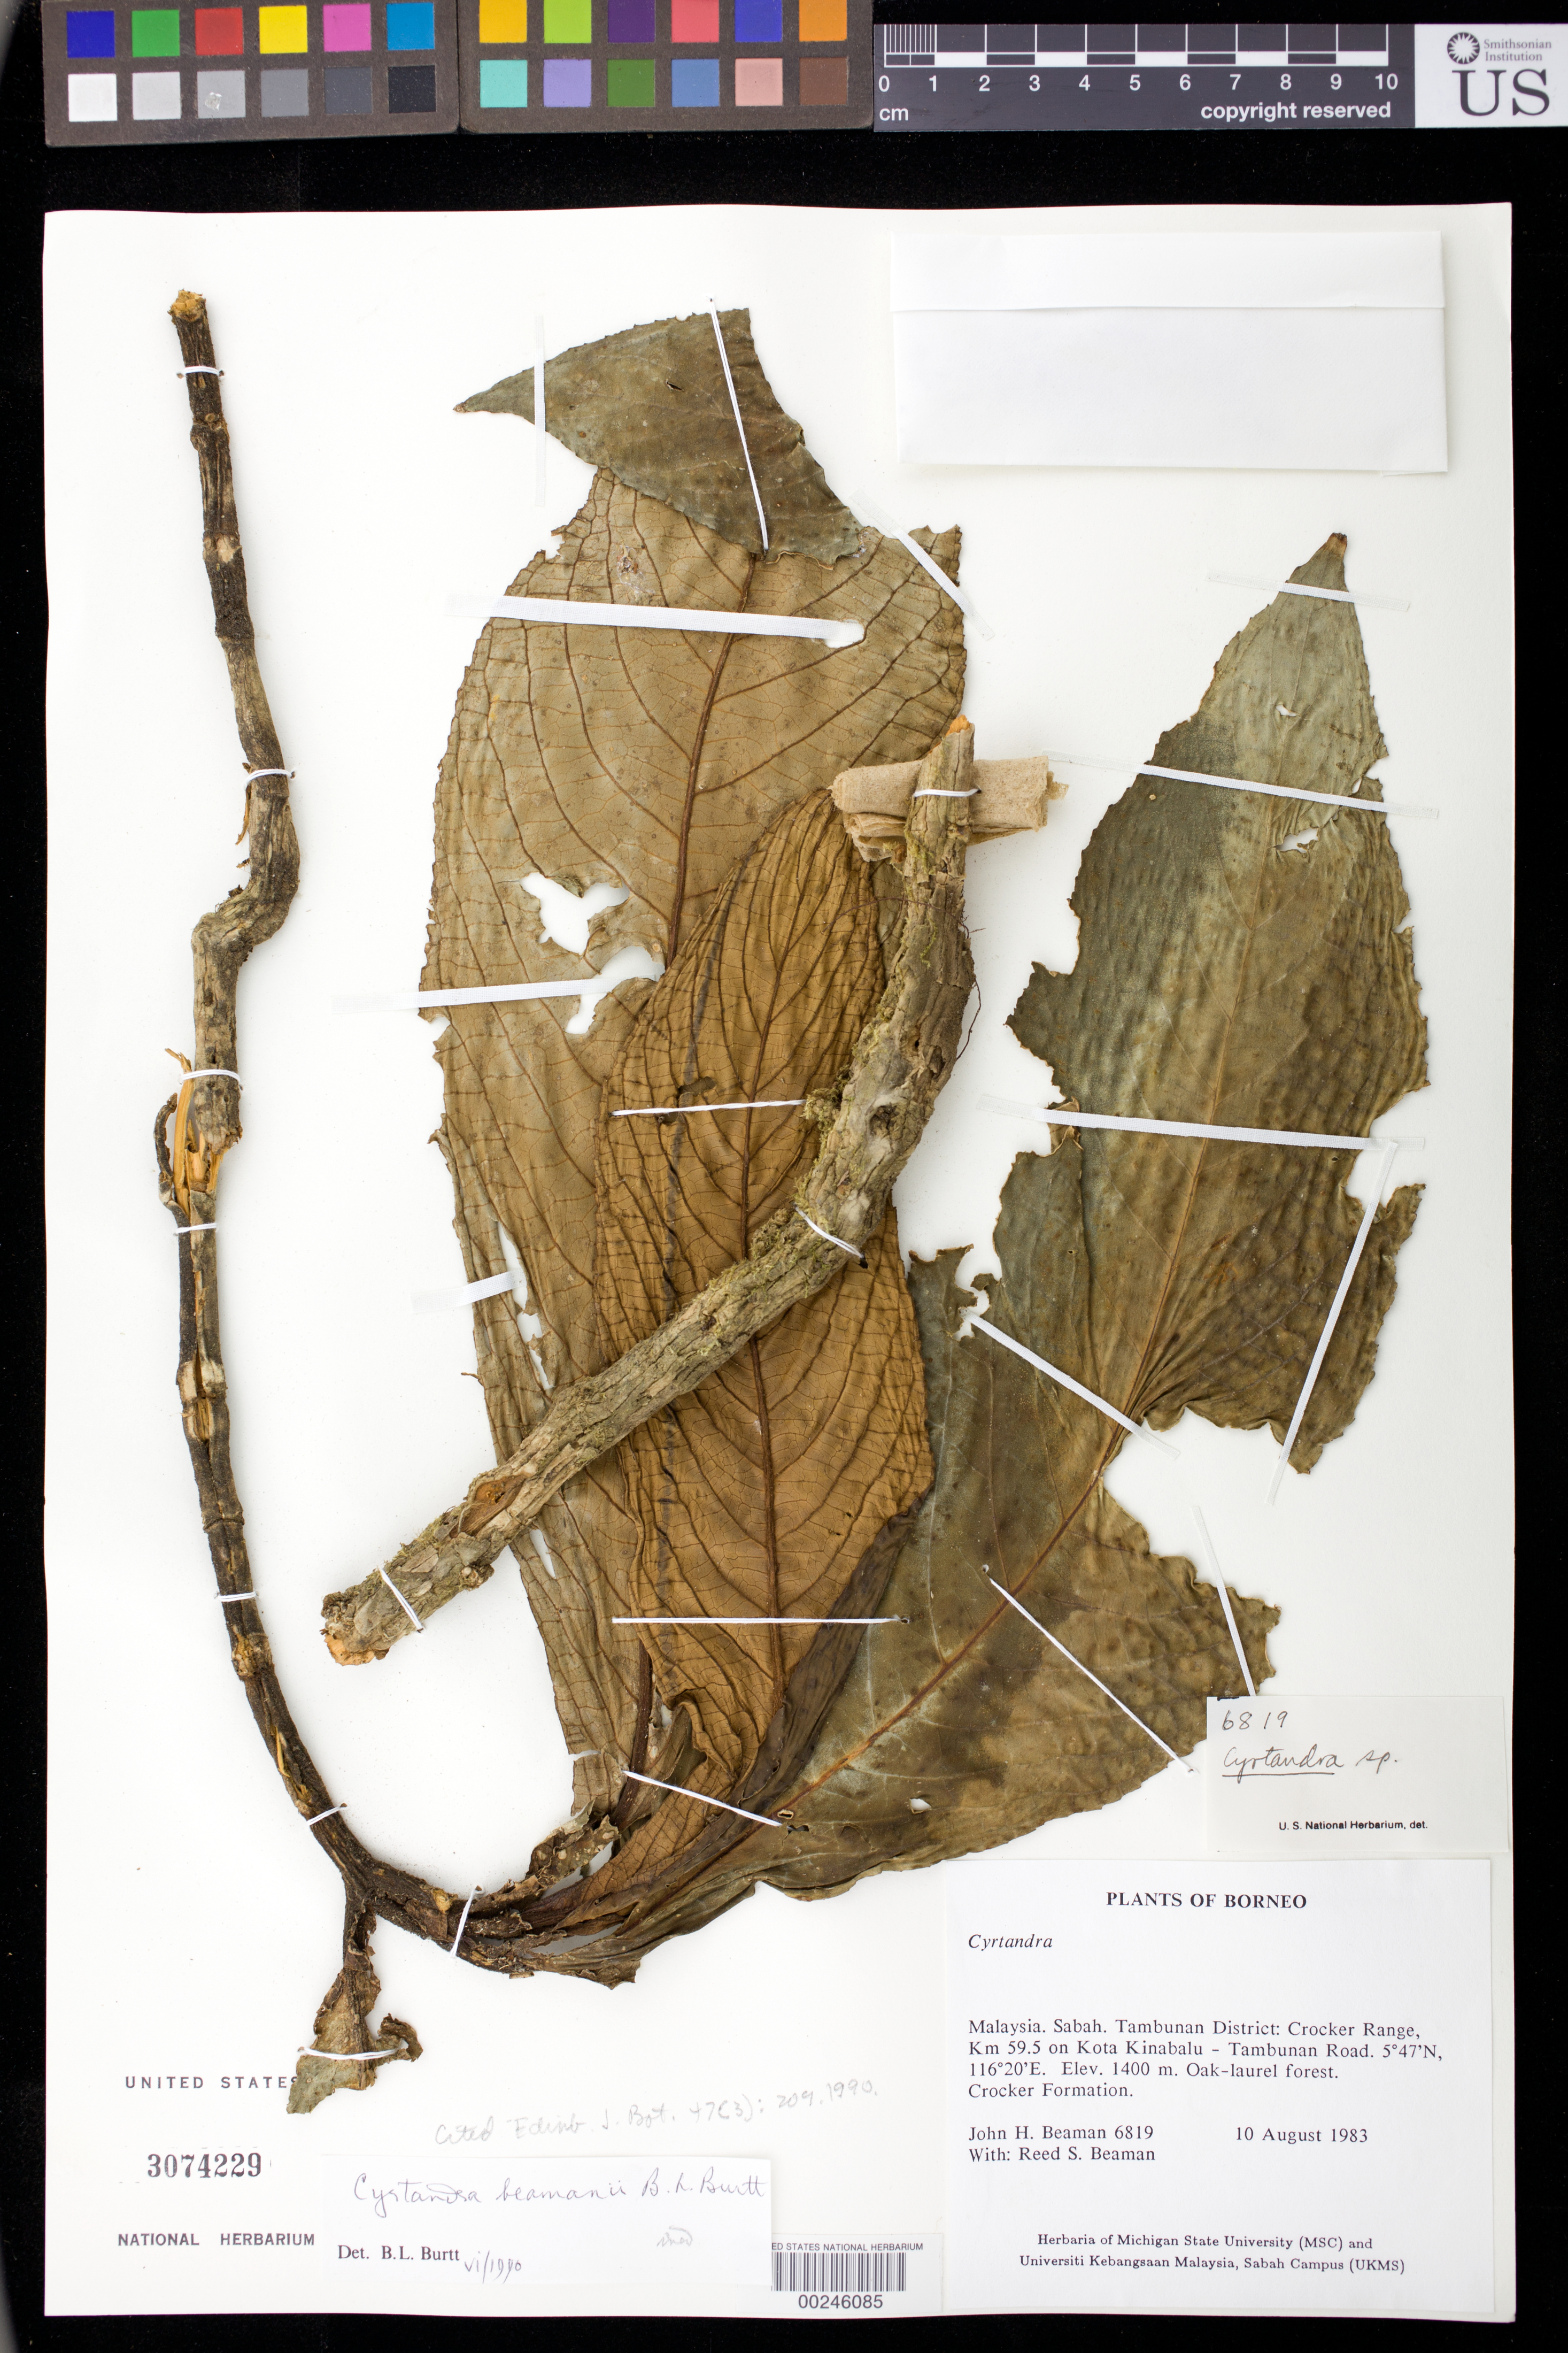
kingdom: Plantae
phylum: Tracheophyta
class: Magnoliopsida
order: Lamiales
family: Gesneriaceae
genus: Cyrtandra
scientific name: Cyrtandra beamanii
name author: B.L. Burtt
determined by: Burtt, B. L.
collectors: J. H. Beaman & R. S. Beaman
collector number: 6819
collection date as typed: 10 Aug 1983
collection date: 1983-08-10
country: Malaysia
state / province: Sabah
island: Borneo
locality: Tambunan dist, crocker range, km 59.5 on kota kinabalu - tambunan road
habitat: Oak-laurel forest, crocker formation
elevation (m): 1400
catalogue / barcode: US 3074229